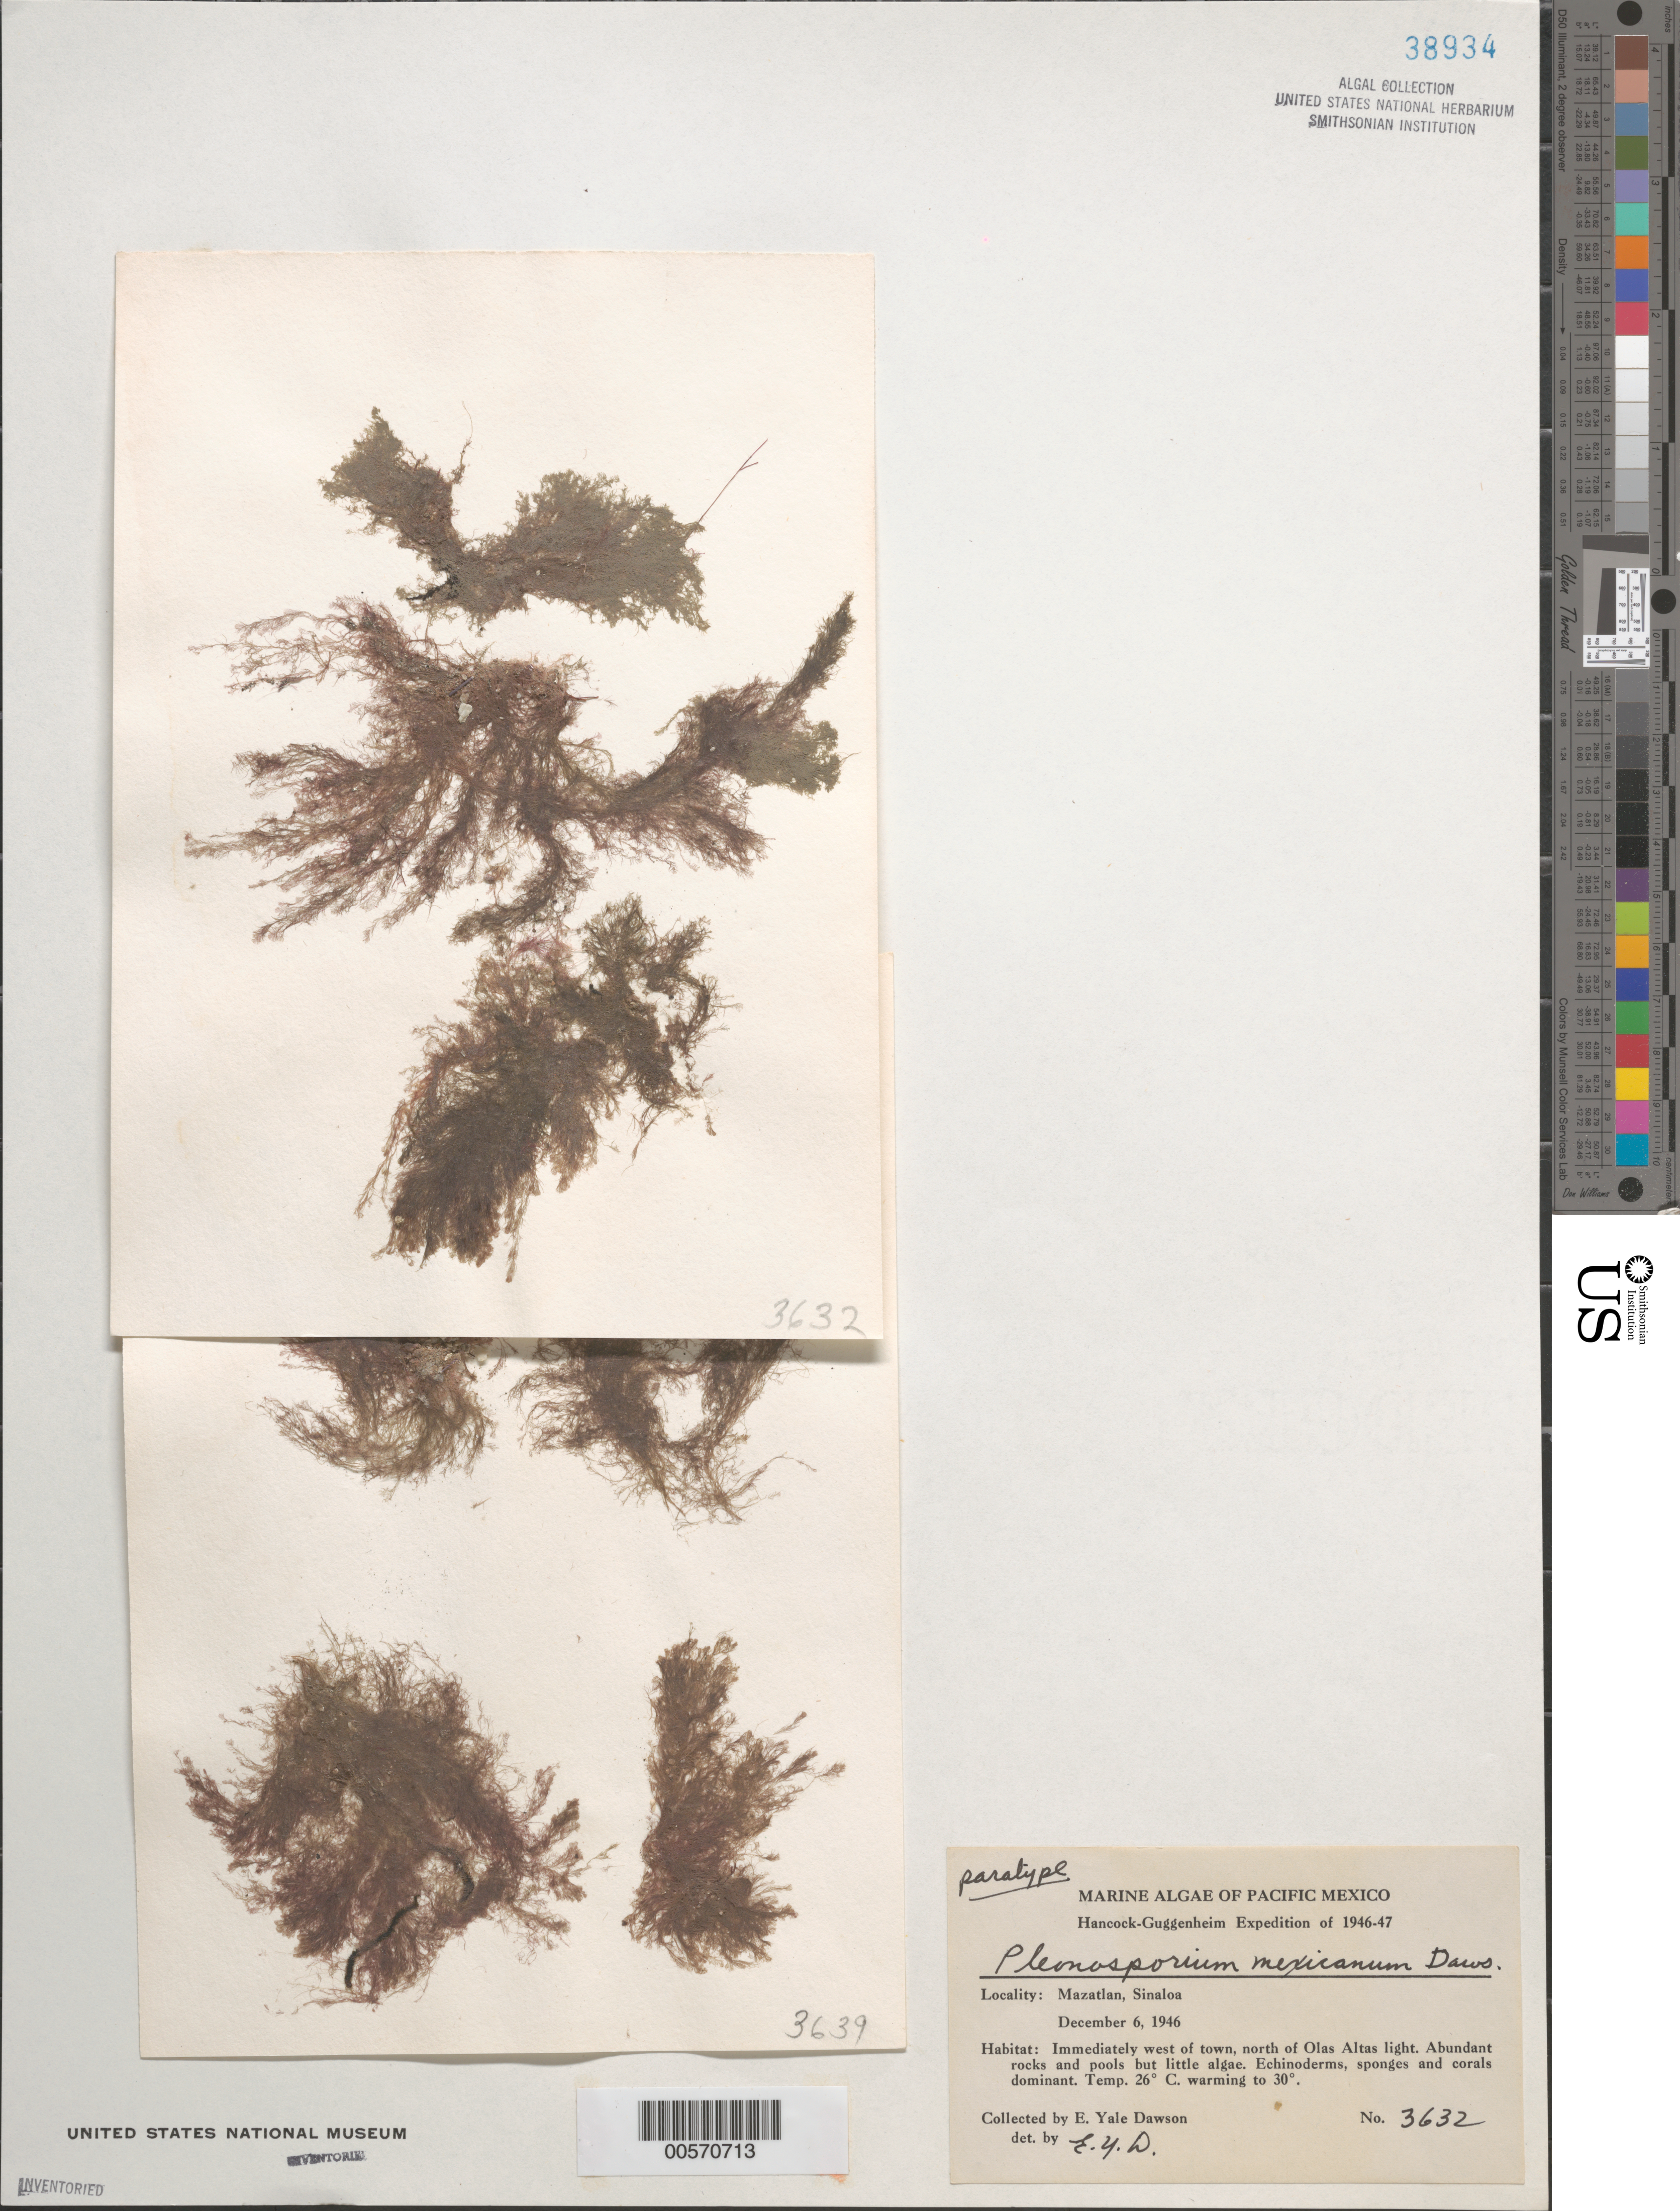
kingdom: Plantae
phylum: Rhodophyta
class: Florideophyceae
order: Ceramiales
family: Wrangeliaceae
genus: Pleonosporium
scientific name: Pleonosporium mexicanum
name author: E.Y. Dawson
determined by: Dawson, E. Y.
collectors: E. Y. Dawson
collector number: EYD 3632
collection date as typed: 06 Dec 1946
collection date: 1946-12-06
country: Mexico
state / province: Sinaloa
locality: West of Mazatlan, north of Olas Altas light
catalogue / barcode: US 38934